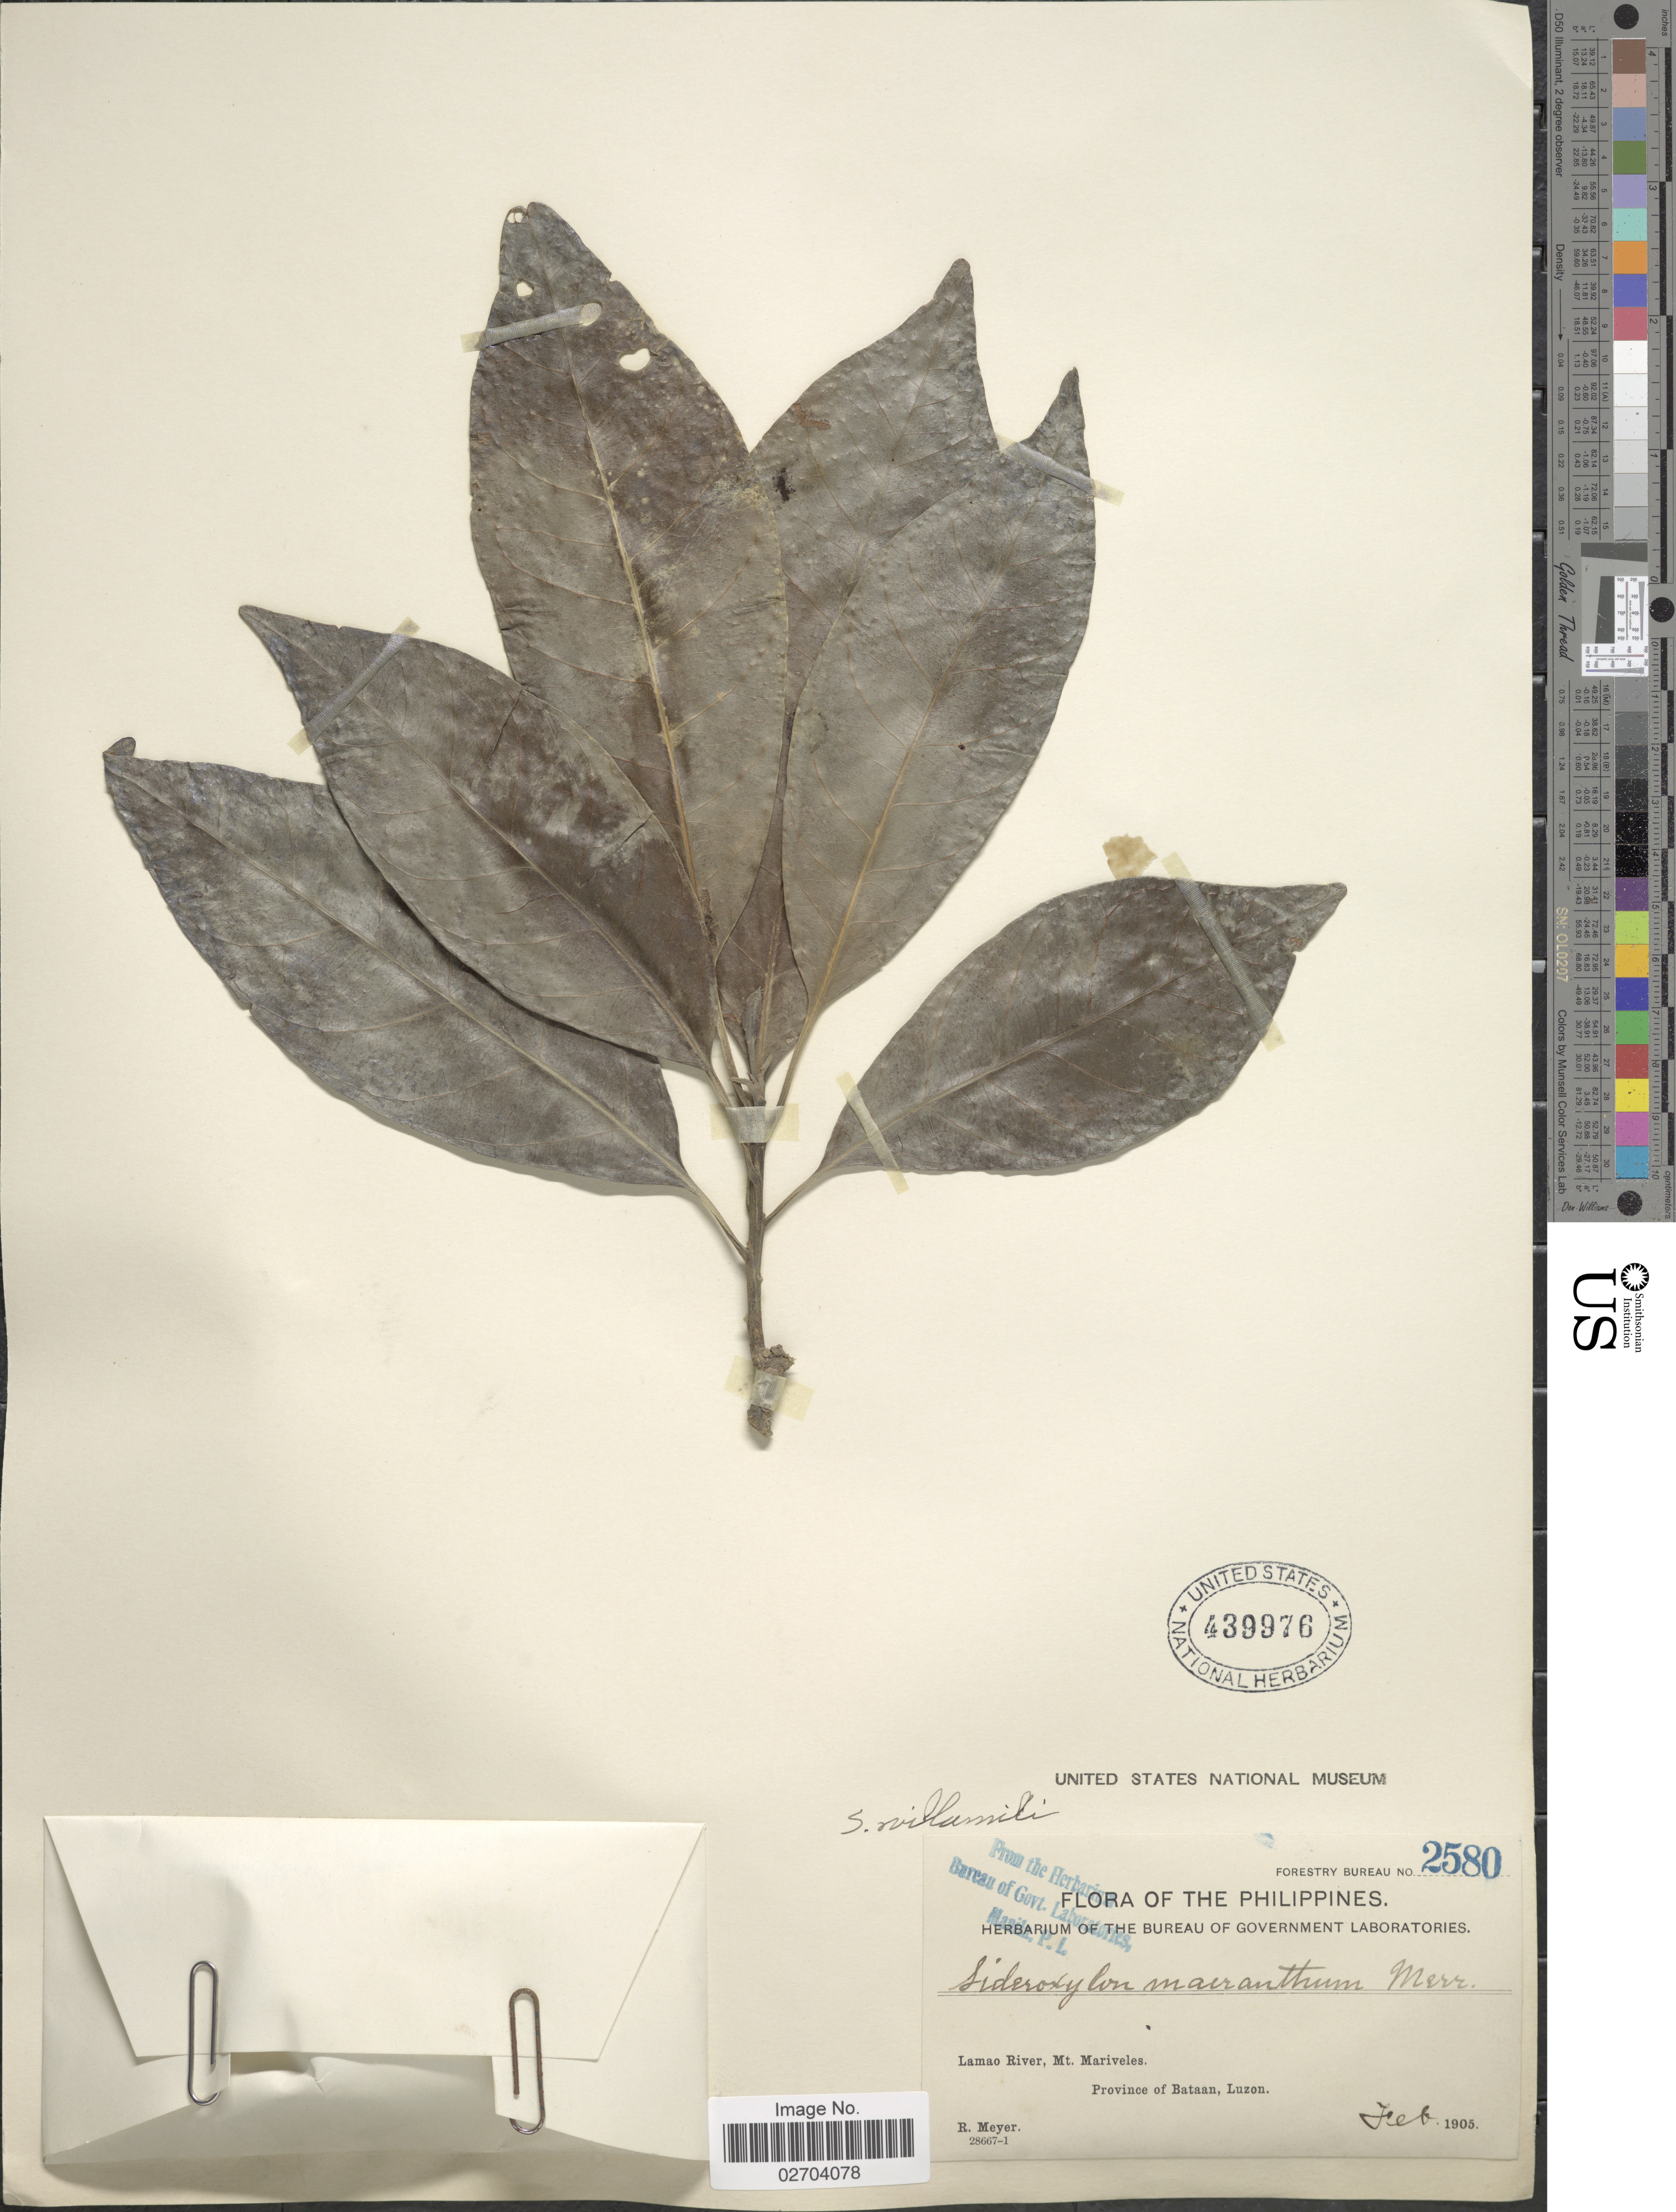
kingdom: Plantae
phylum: Tracheophyta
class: Magnoliopsida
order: Ericales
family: Sapotaceae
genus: Sideroxylon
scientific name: Sideroxylon villamilii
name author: Merr.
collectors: R. Meyer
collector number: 2580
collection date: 1905-02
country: Philippines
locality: Lamao River, Mt. Mariveles, Province of Bataan, Luzon.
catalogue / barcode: US 439976